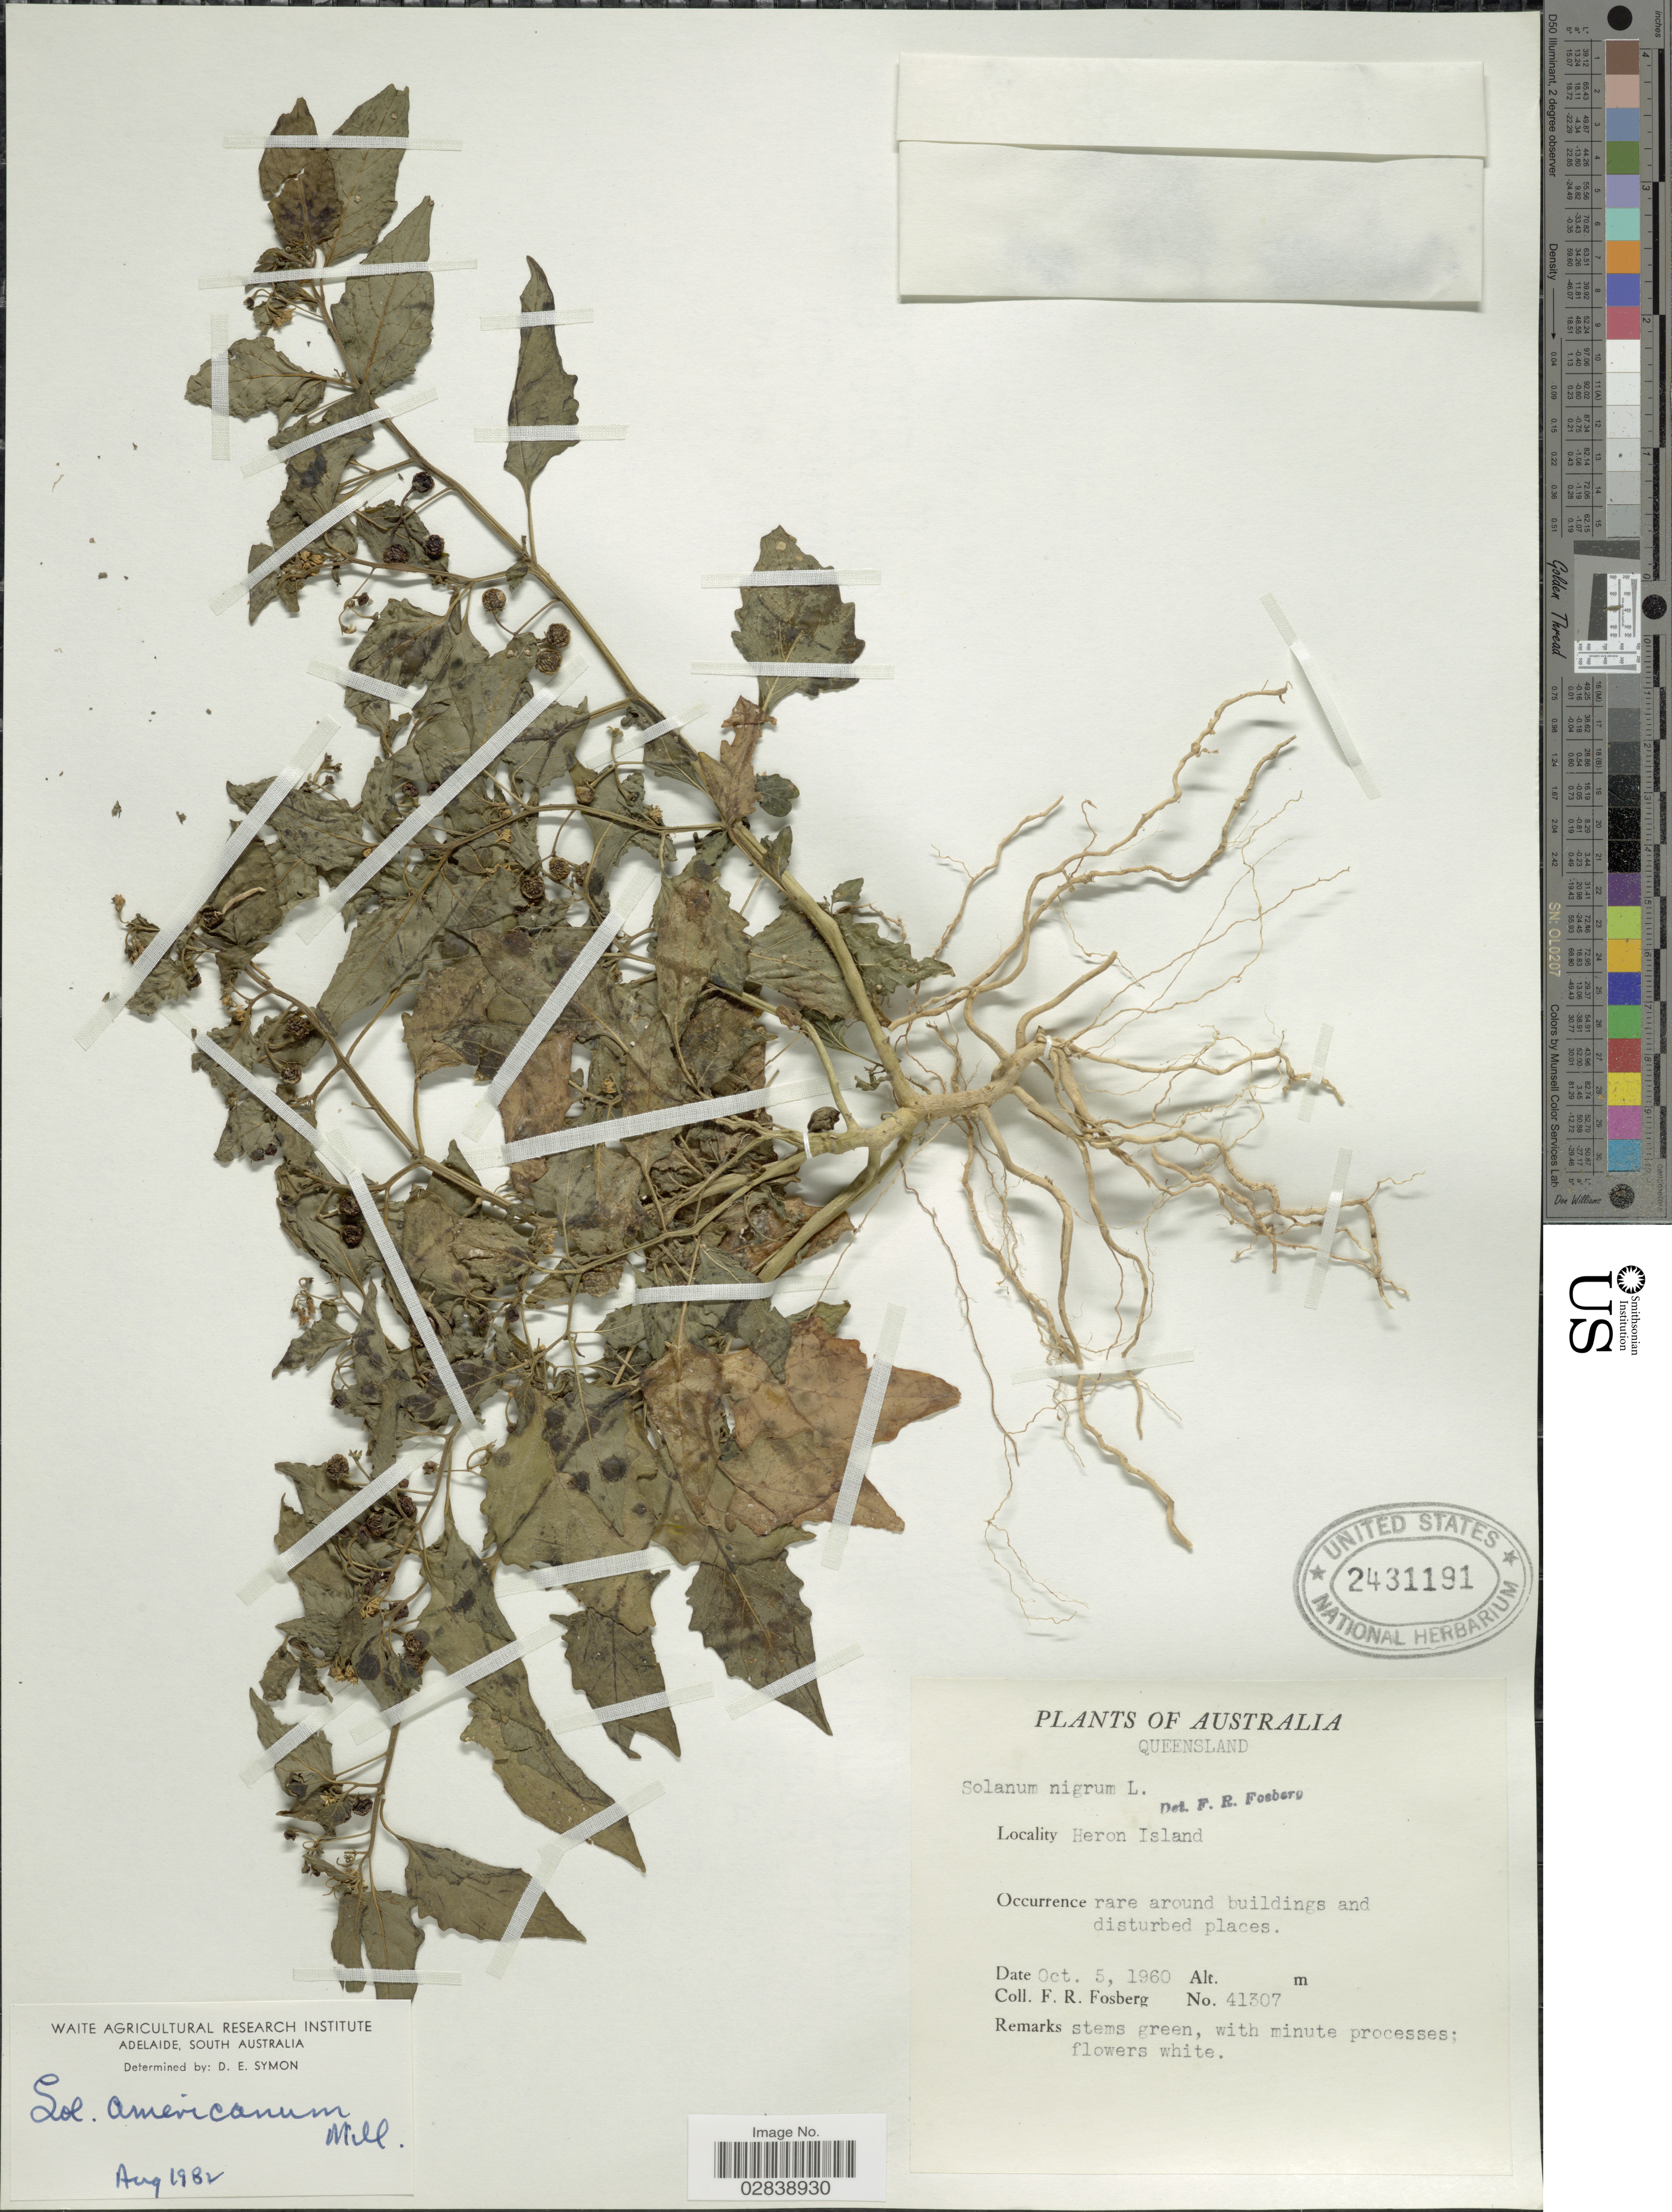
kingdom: Plantae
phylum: Tracheophyta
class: Magnoliopsida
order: Solanales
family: Solanaceae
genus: Solanum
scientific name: Solanum americanum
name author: Mill.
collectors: F. R. Fosberg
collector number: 41307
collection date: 1960-10-05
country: Australia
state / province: Queensland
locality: Heron Island.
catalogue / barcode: US 2431191